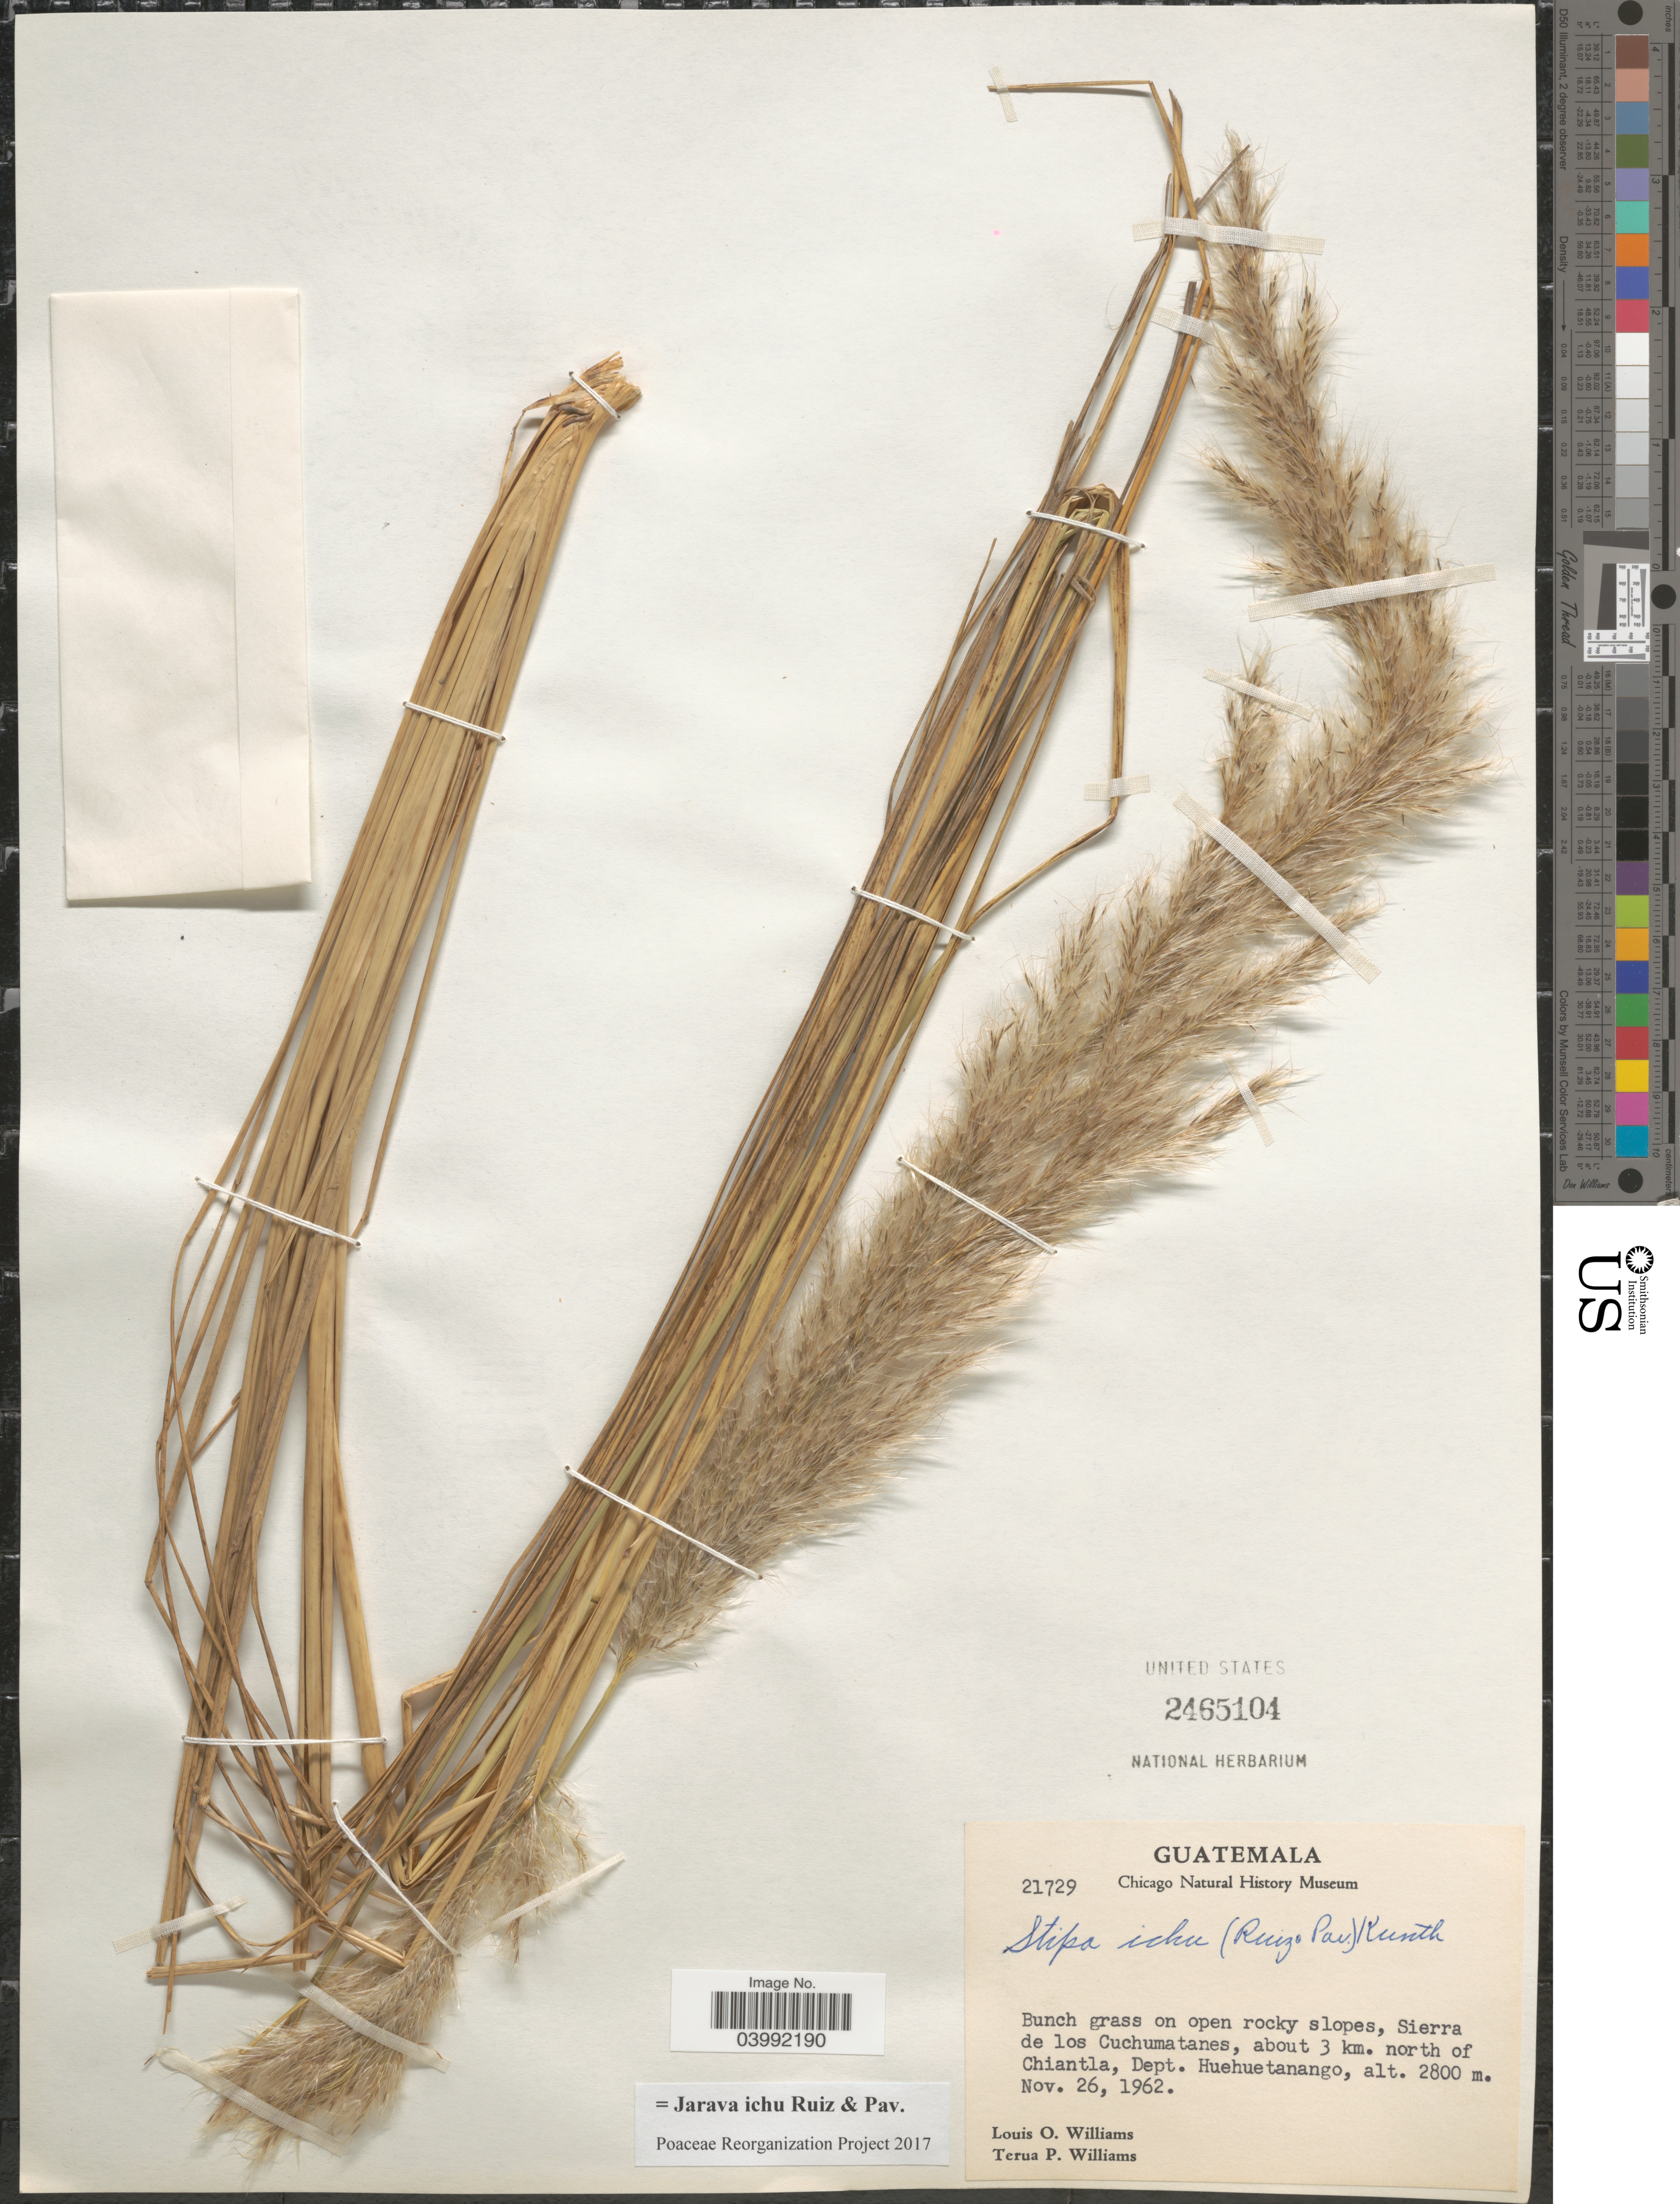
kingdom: Plantae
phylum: Tracheophyta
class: Liliopsida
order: Poales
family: Poaceae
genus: Jarava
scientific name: Jarava ichu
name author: Ruiz & Pav.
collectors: L. O. Williams & T. Williams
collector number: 21729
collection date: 1962-11-26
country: Guatemala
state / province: Huehuetenango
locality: Sierra de los Cuchumatanes, about 3 km. north of Chiantla, Dept. Huehuetanango.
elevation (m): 2800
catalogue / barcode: US 2465104